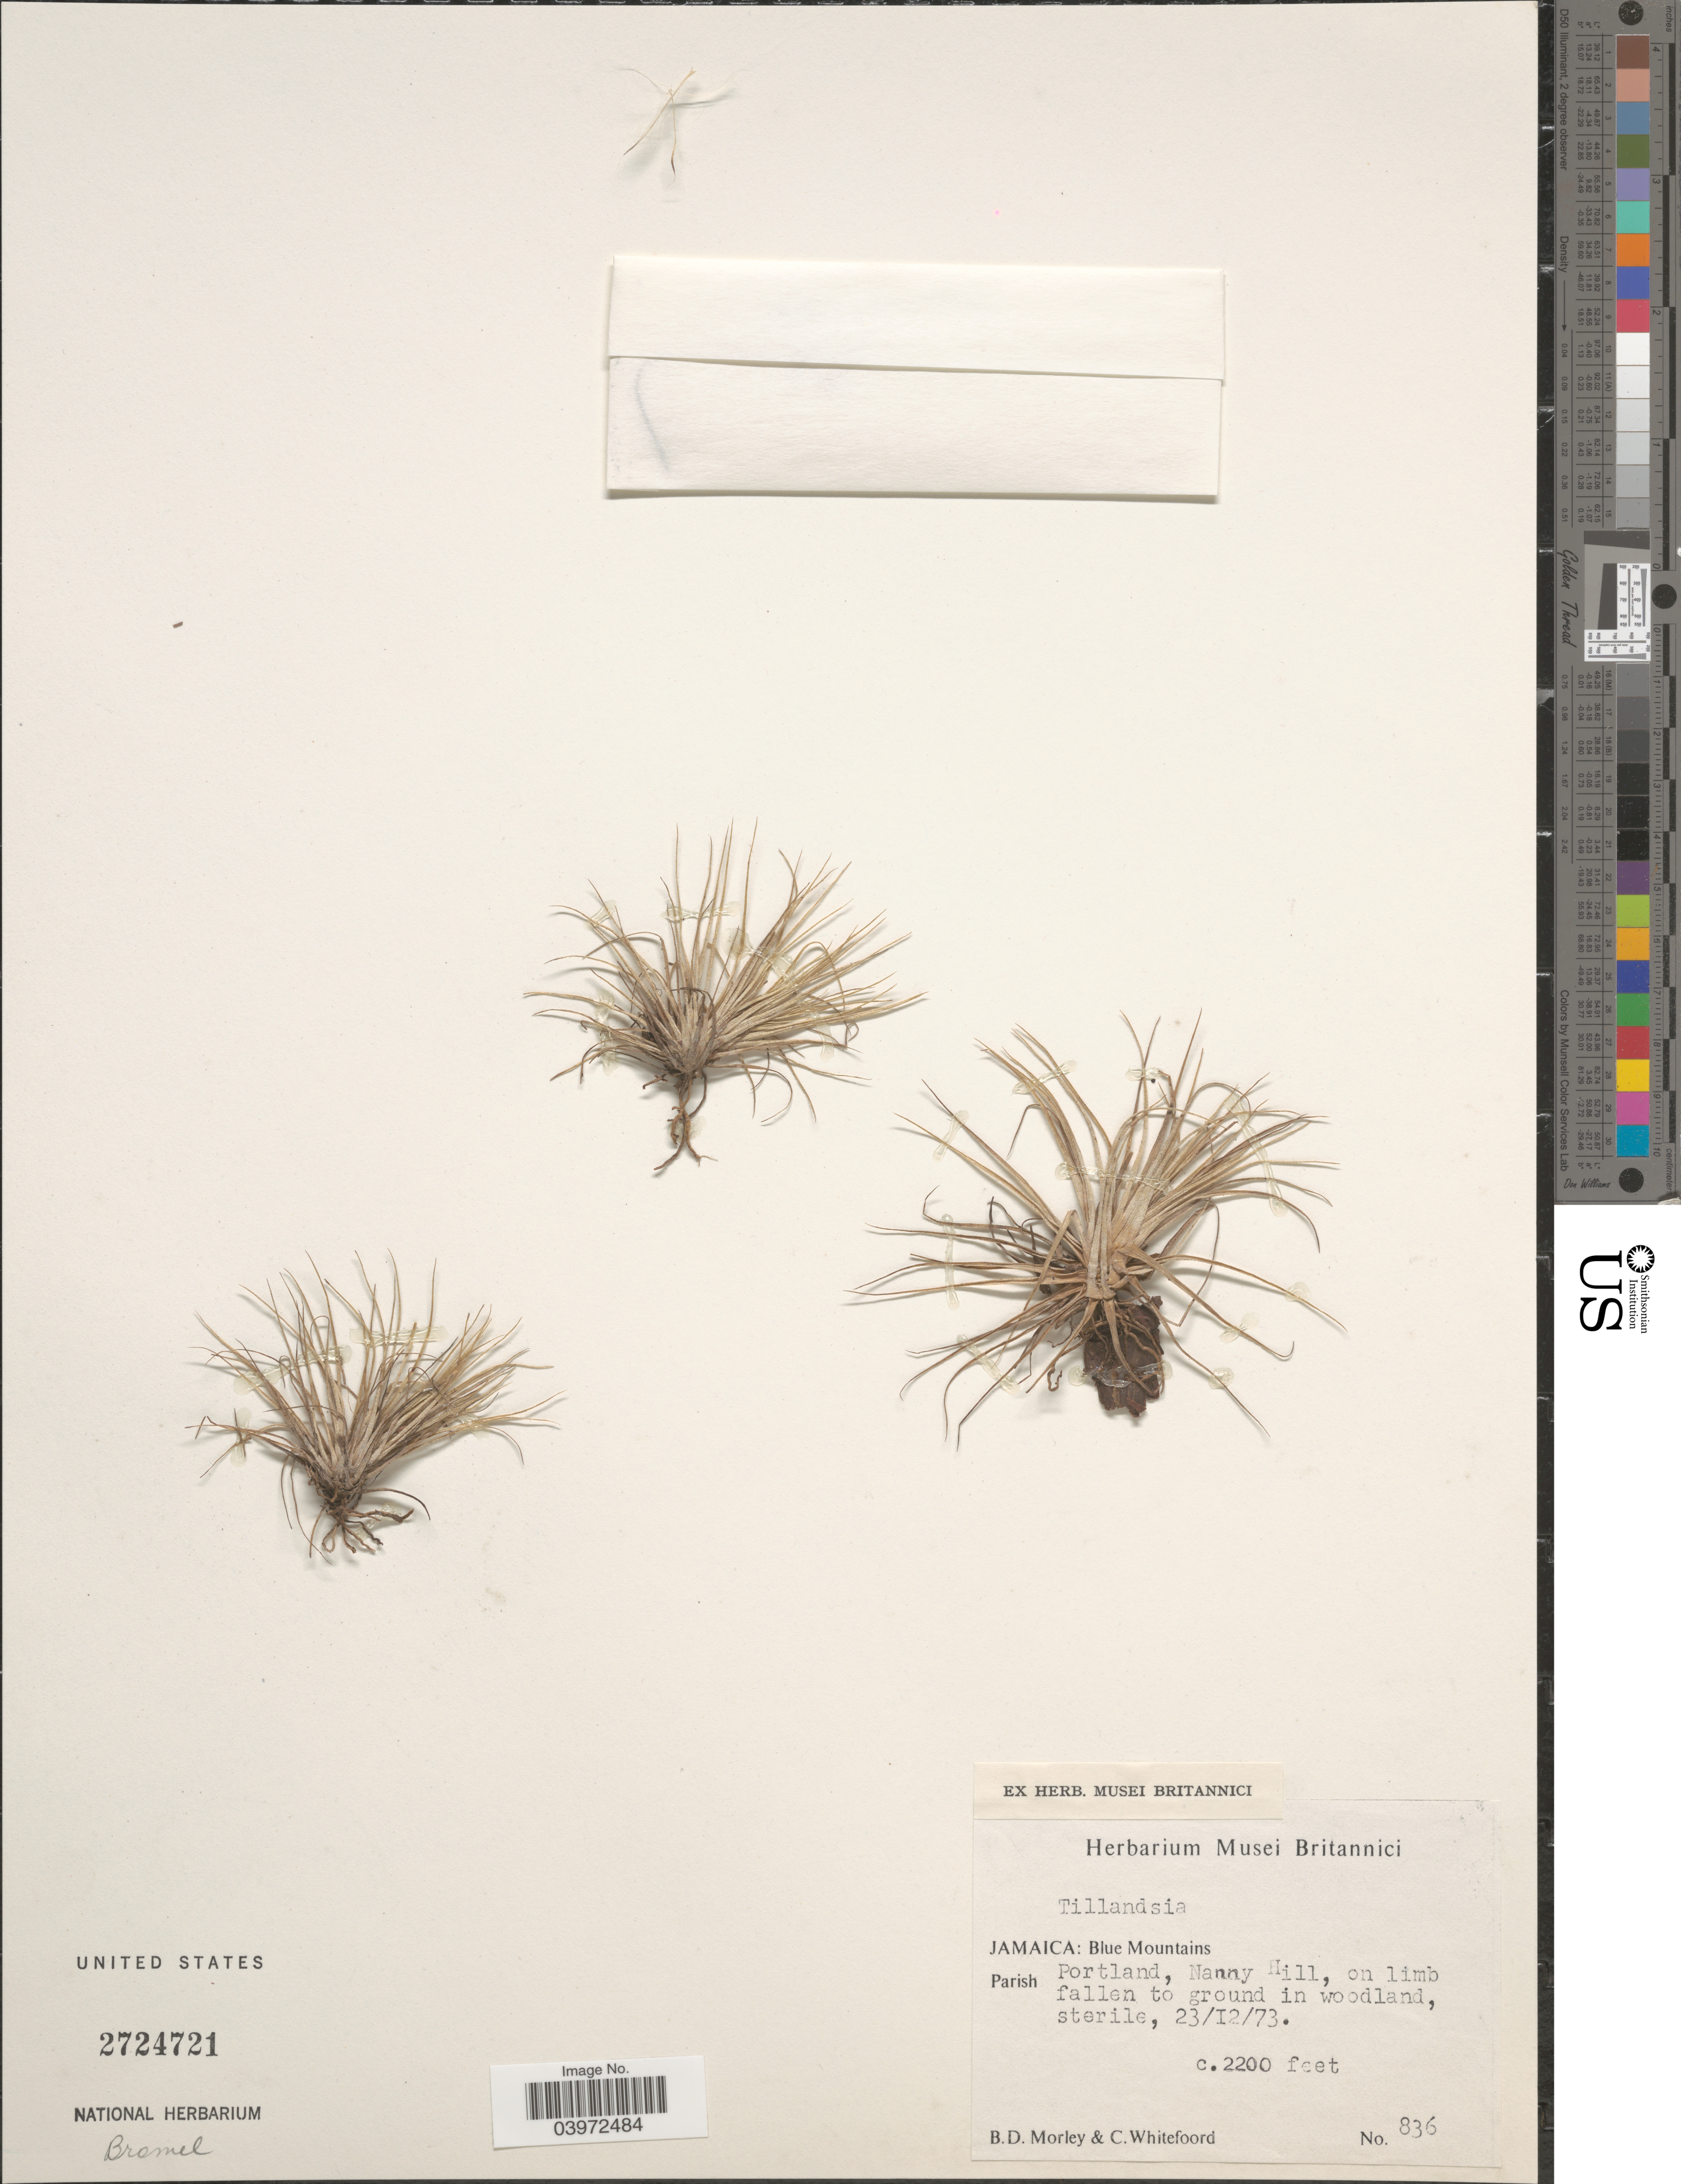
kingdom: Plantae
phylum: Tracheophyta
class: Liliopsida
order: Poales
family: Bromeliaceae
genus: Tillandsia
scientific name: Tillandsia sp.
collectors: B. D. Morley & C. Whitefoord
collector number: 836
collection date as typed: Transcribed d/m/y: 23/12/73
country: Jamaica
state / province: Portland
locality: Blue Mountains. Parish Portland, Nanny Hill, on limb fallen to ground in woodland.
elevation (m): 671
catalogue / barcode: US 2724721